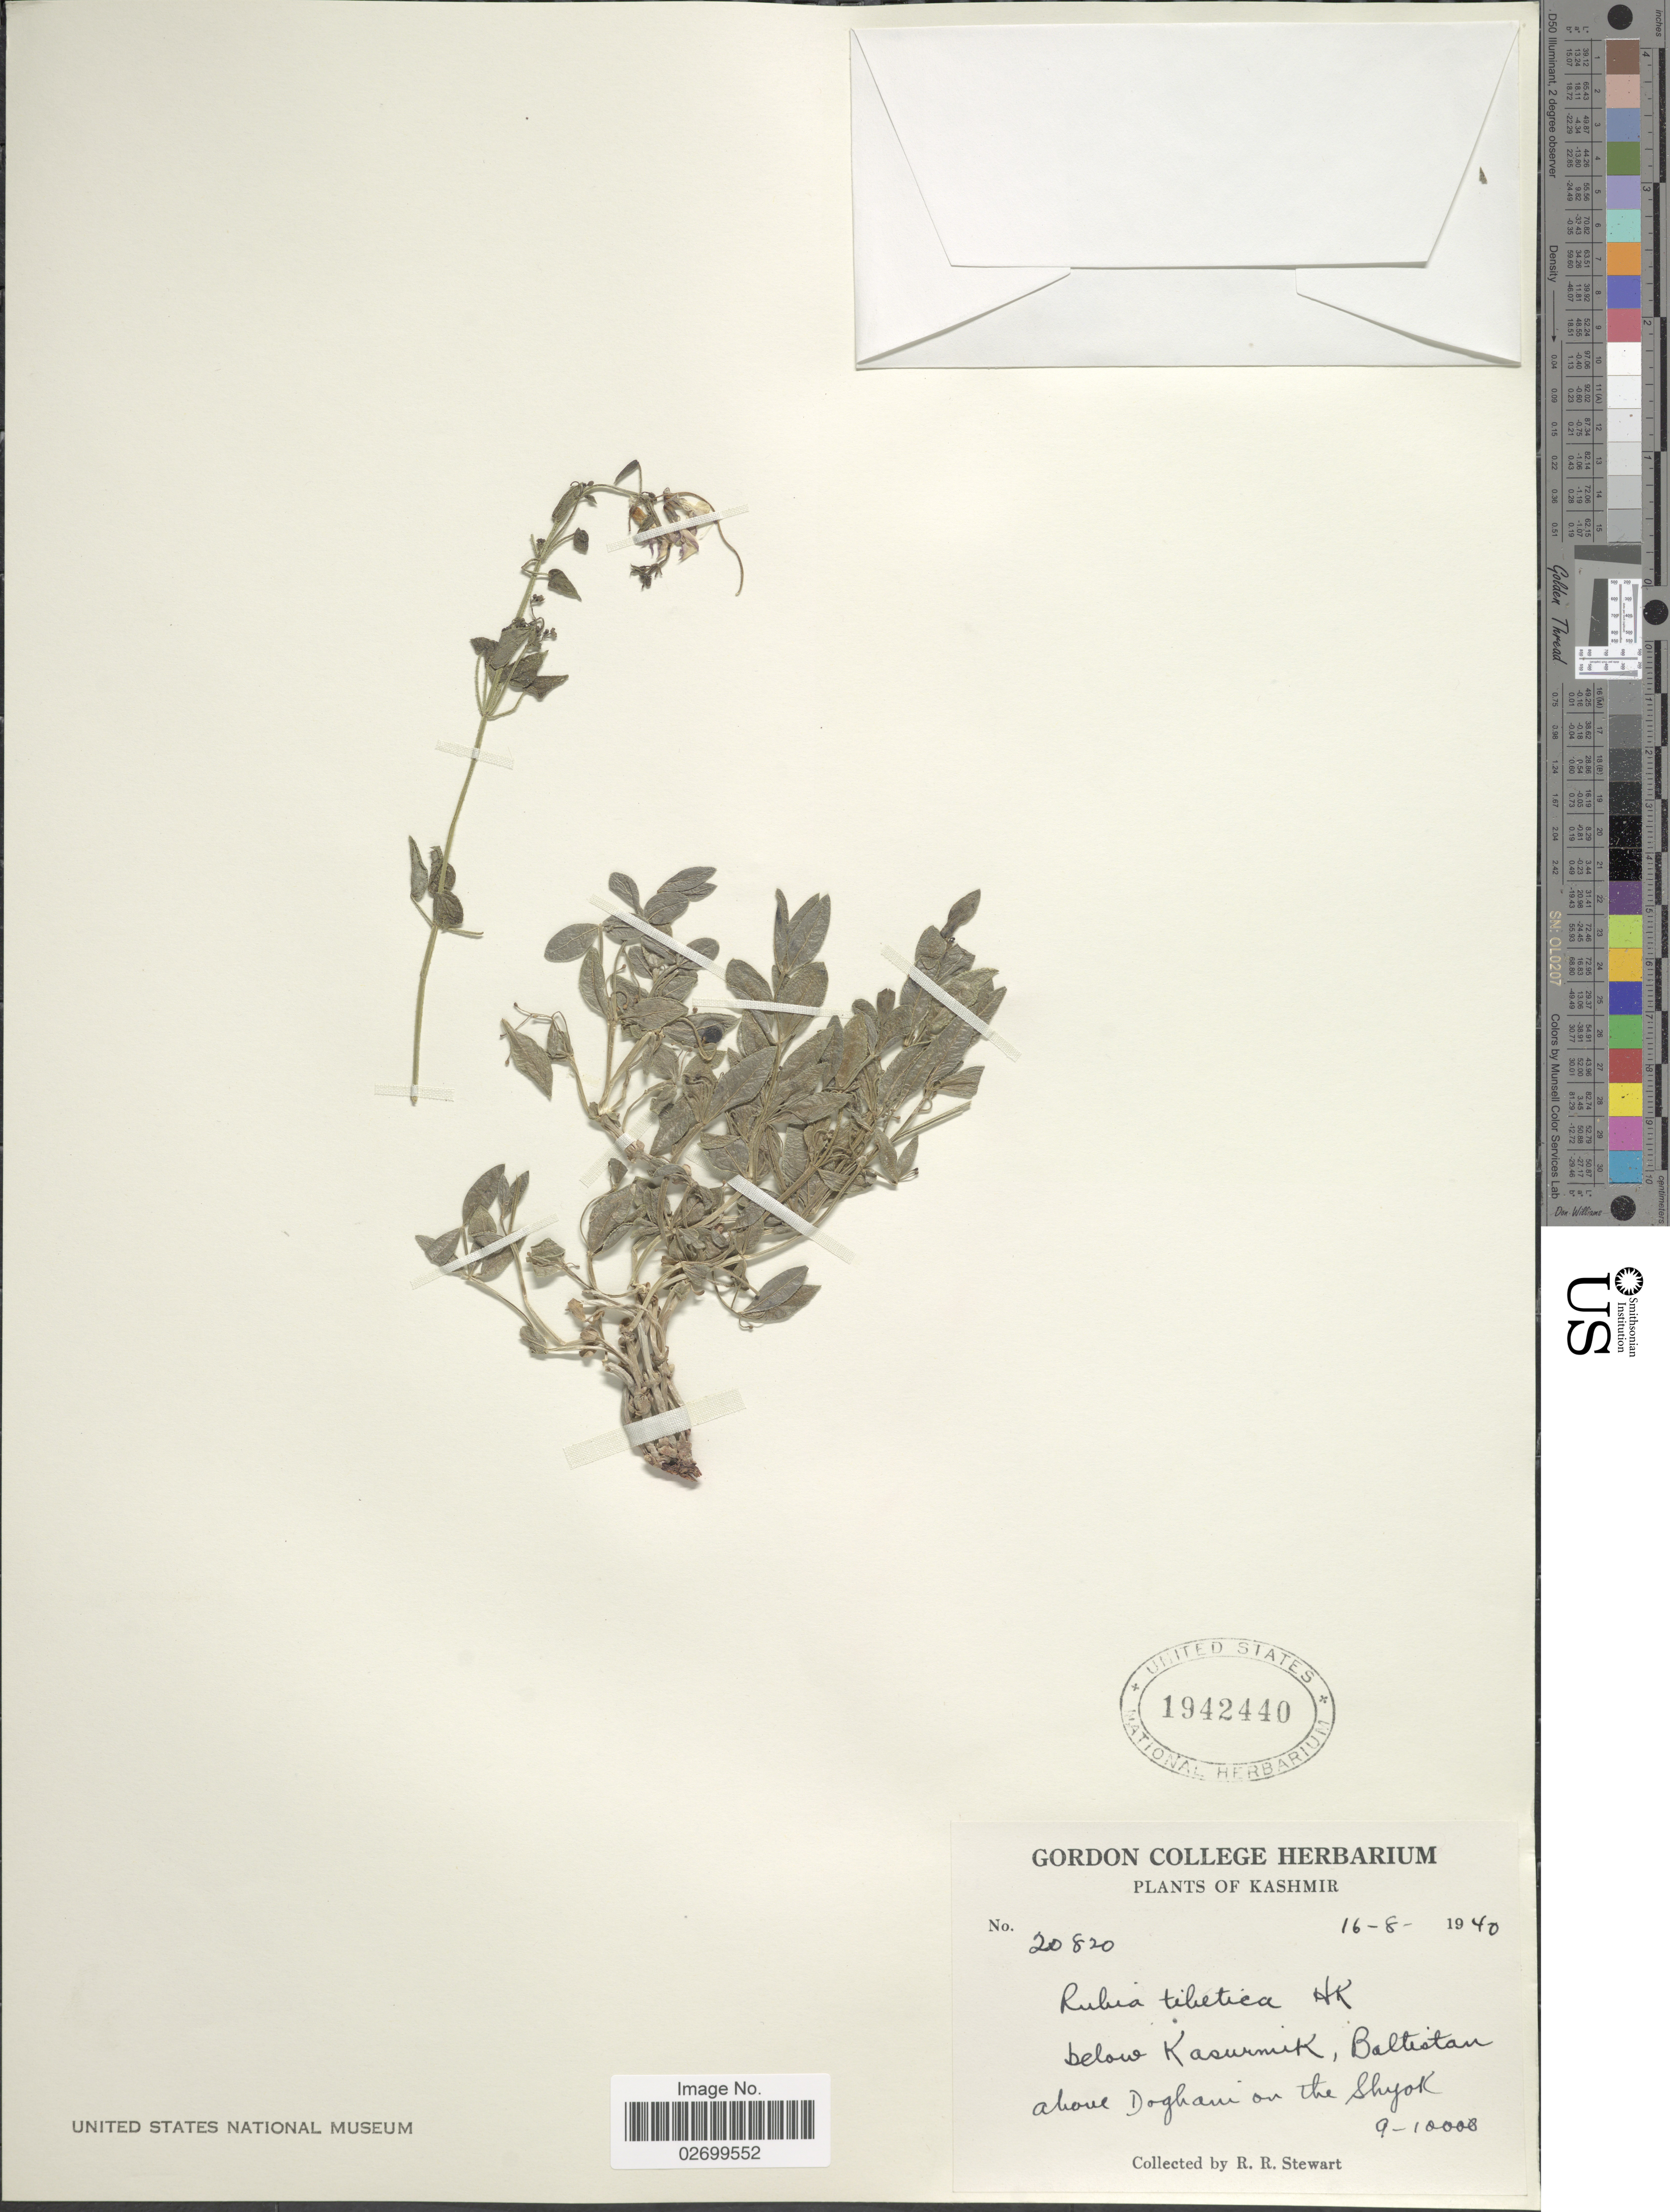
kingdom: Plantae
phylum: Tracheophyta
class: Magnoliopsida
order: Gentianales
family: Rubiaceae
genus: Rubia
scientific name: Rubia tibetica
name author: Hook. f.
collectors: R. R. Stewart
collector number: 20820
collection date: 1940-08-16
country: Pakistan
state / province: Gilgit-Baltistan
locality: Kashmir, below Kasurmik, Baltistan, above Doghani on the Shyok.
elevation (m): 2743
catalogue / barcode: US 1942440